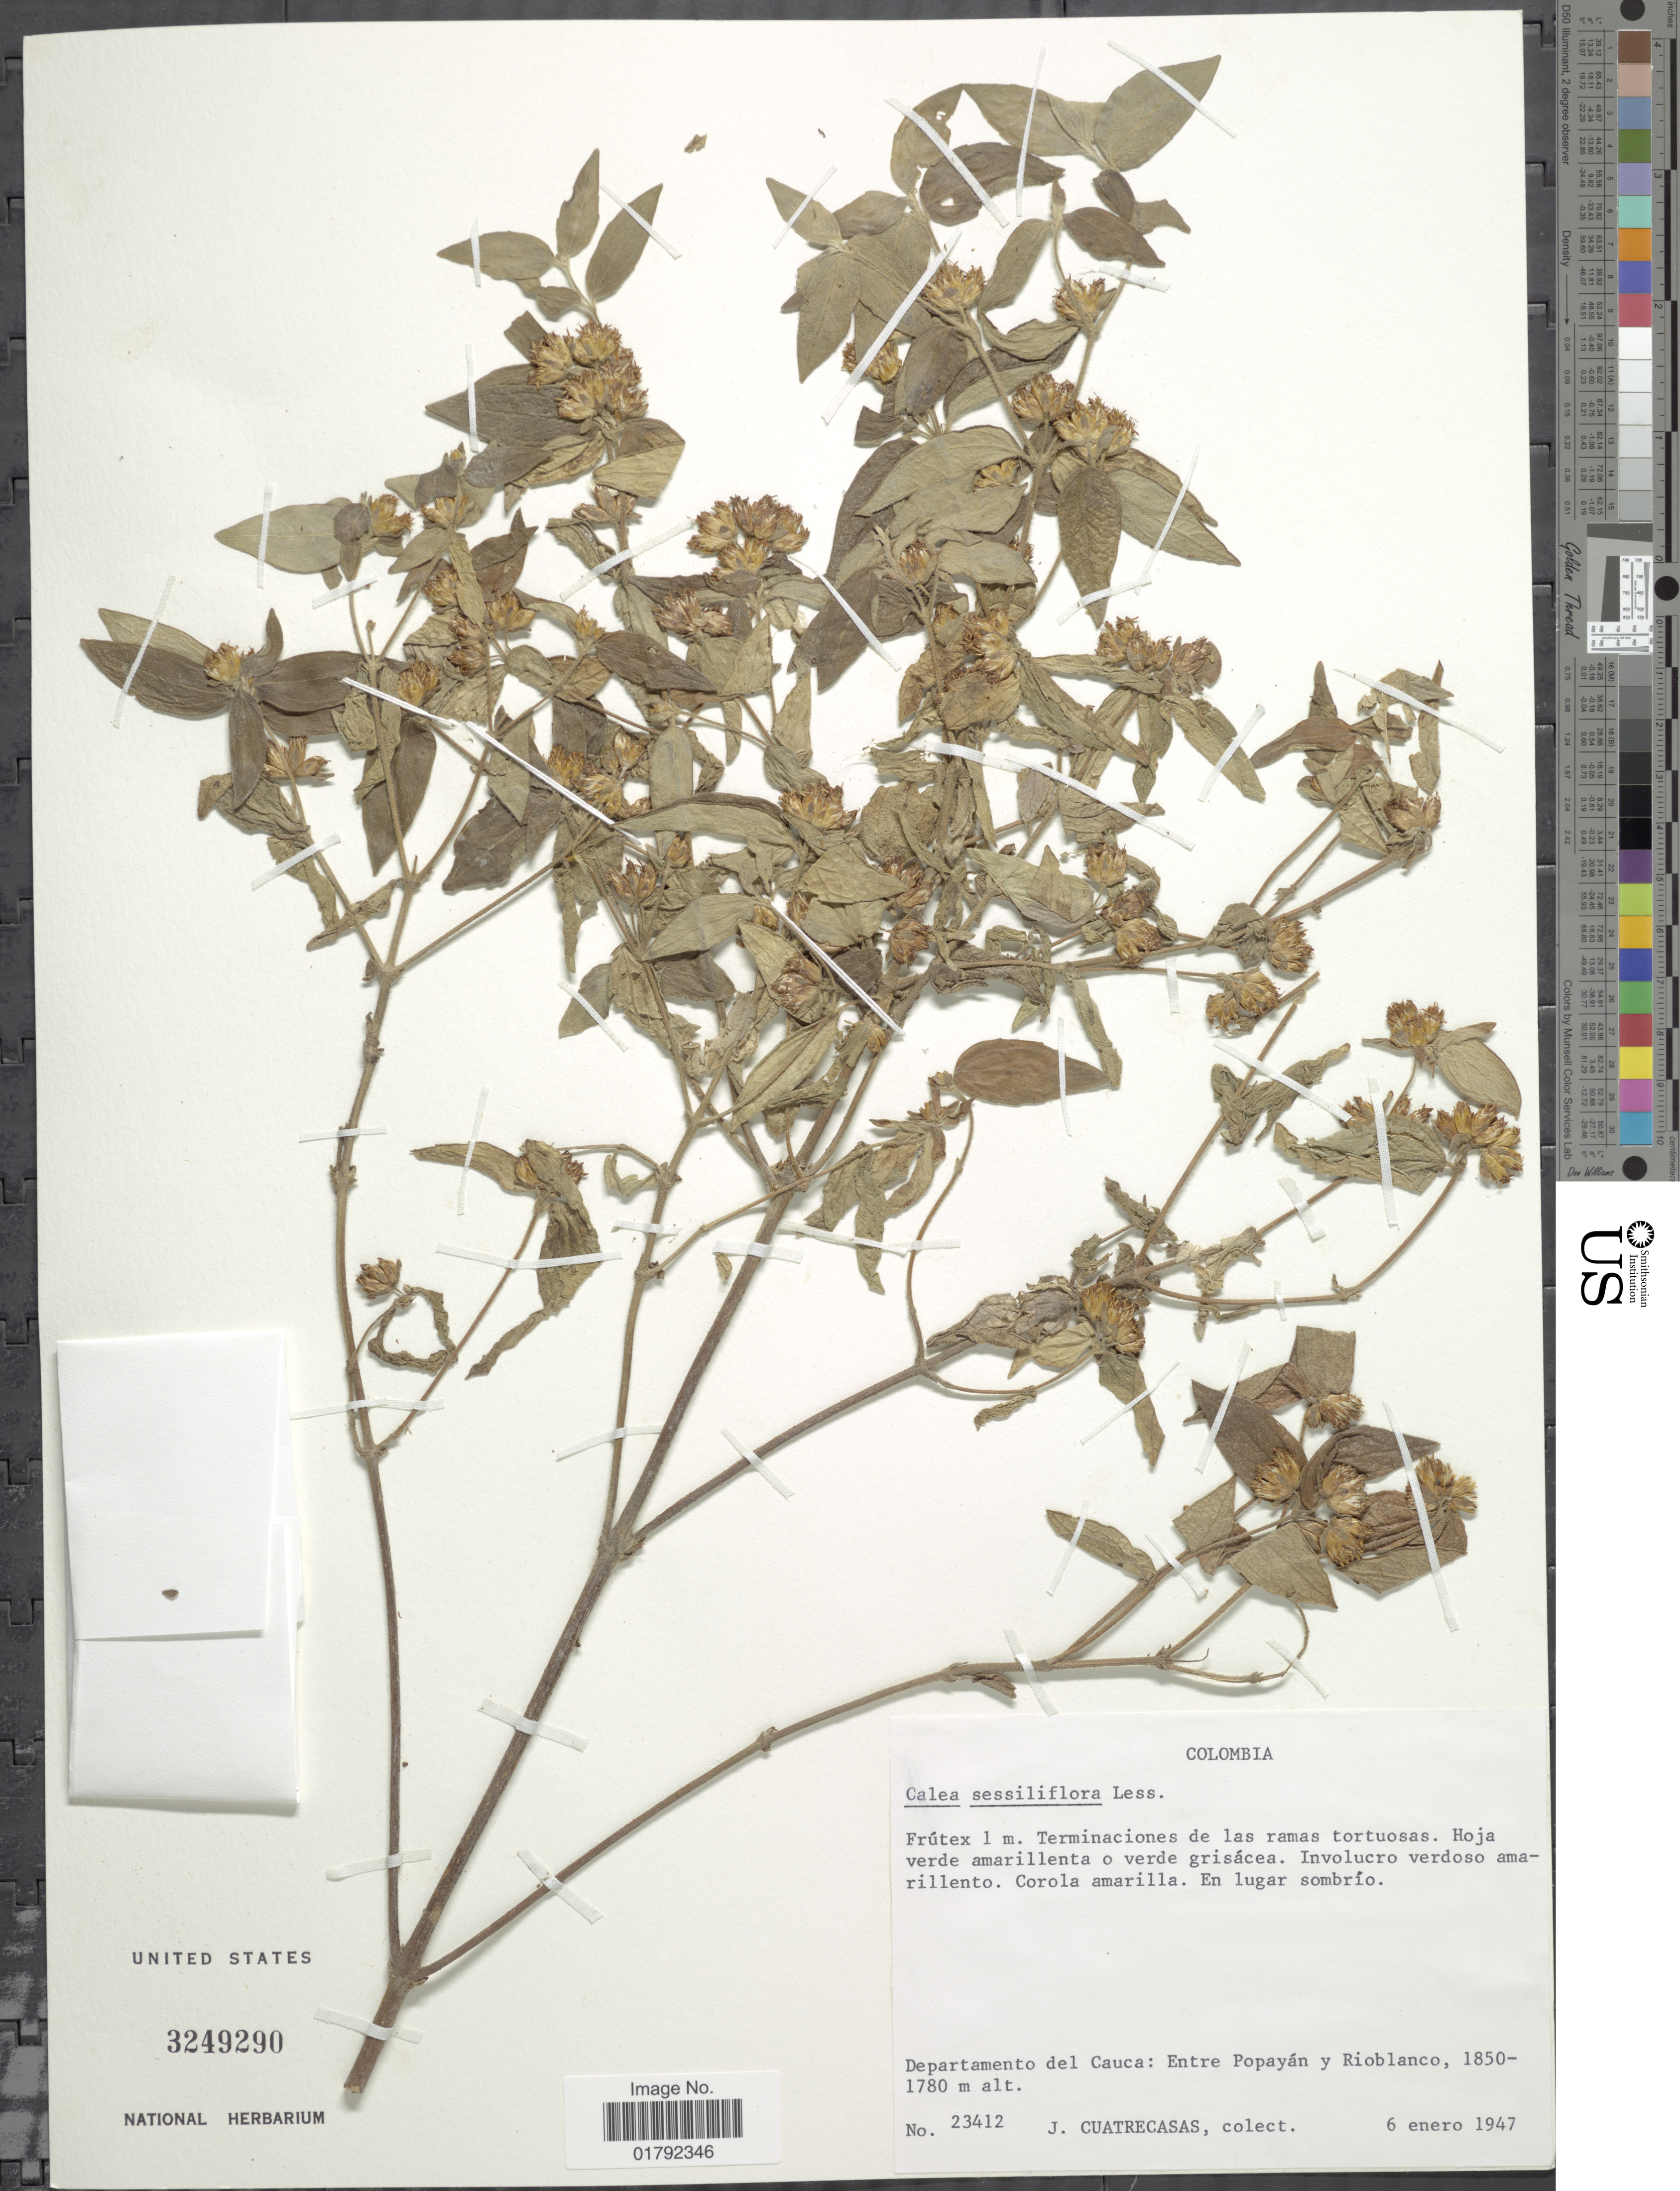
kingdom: Plantae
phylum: Tracheophyta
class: Magnoliopsida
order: Asterales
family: Asteraceae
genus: Calea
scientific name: Calea sessiliflora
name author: Less.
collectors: J. Cuatrecasas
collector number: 23412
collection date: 1947-01-06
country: Colombia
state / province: Cauca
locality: Entre Popayan y Rioblanco.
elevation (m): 1780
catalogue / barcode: US 3249290